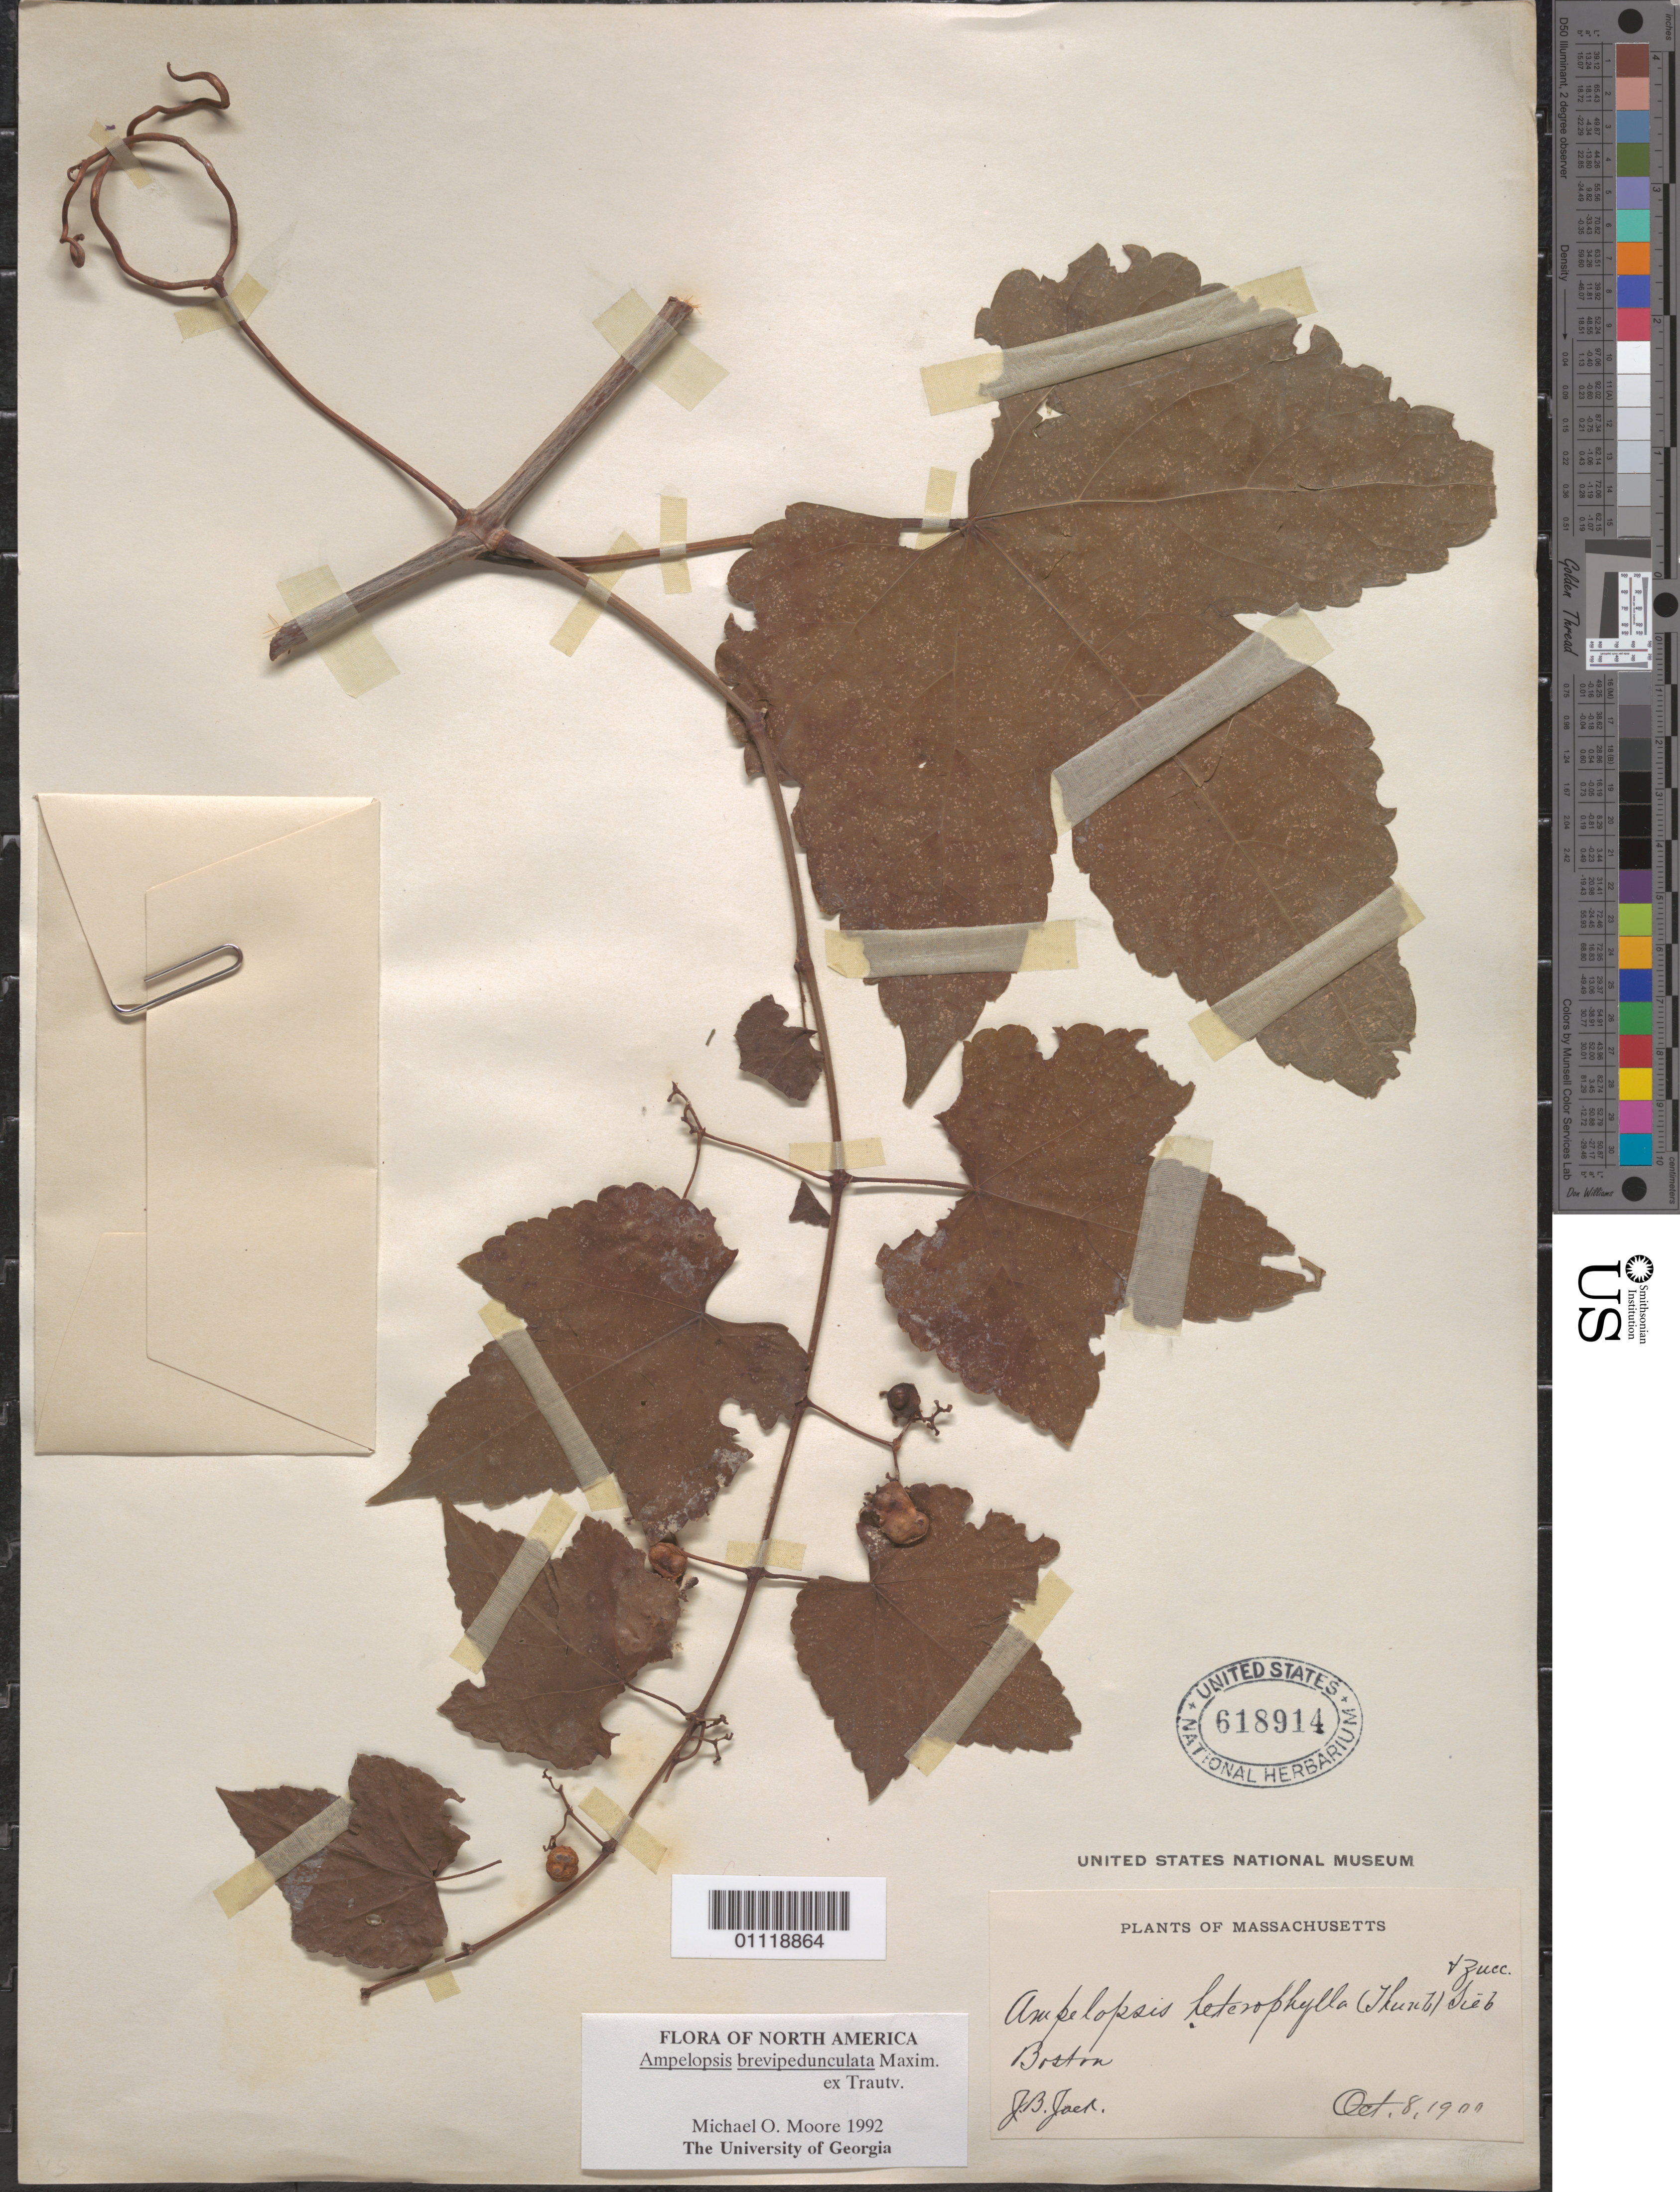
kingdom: Plantae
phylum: Tracheophyta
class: Magnoliopsida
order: Vitales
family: Vitaceae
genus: Ampelopsis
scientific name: Ampelopsis brevipedunculata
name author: (Maxim.) Trautv.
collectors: J. B. Jack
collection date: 1900-10-08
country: United States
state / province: Massachusetts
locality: Boston.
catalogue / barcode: US 618914